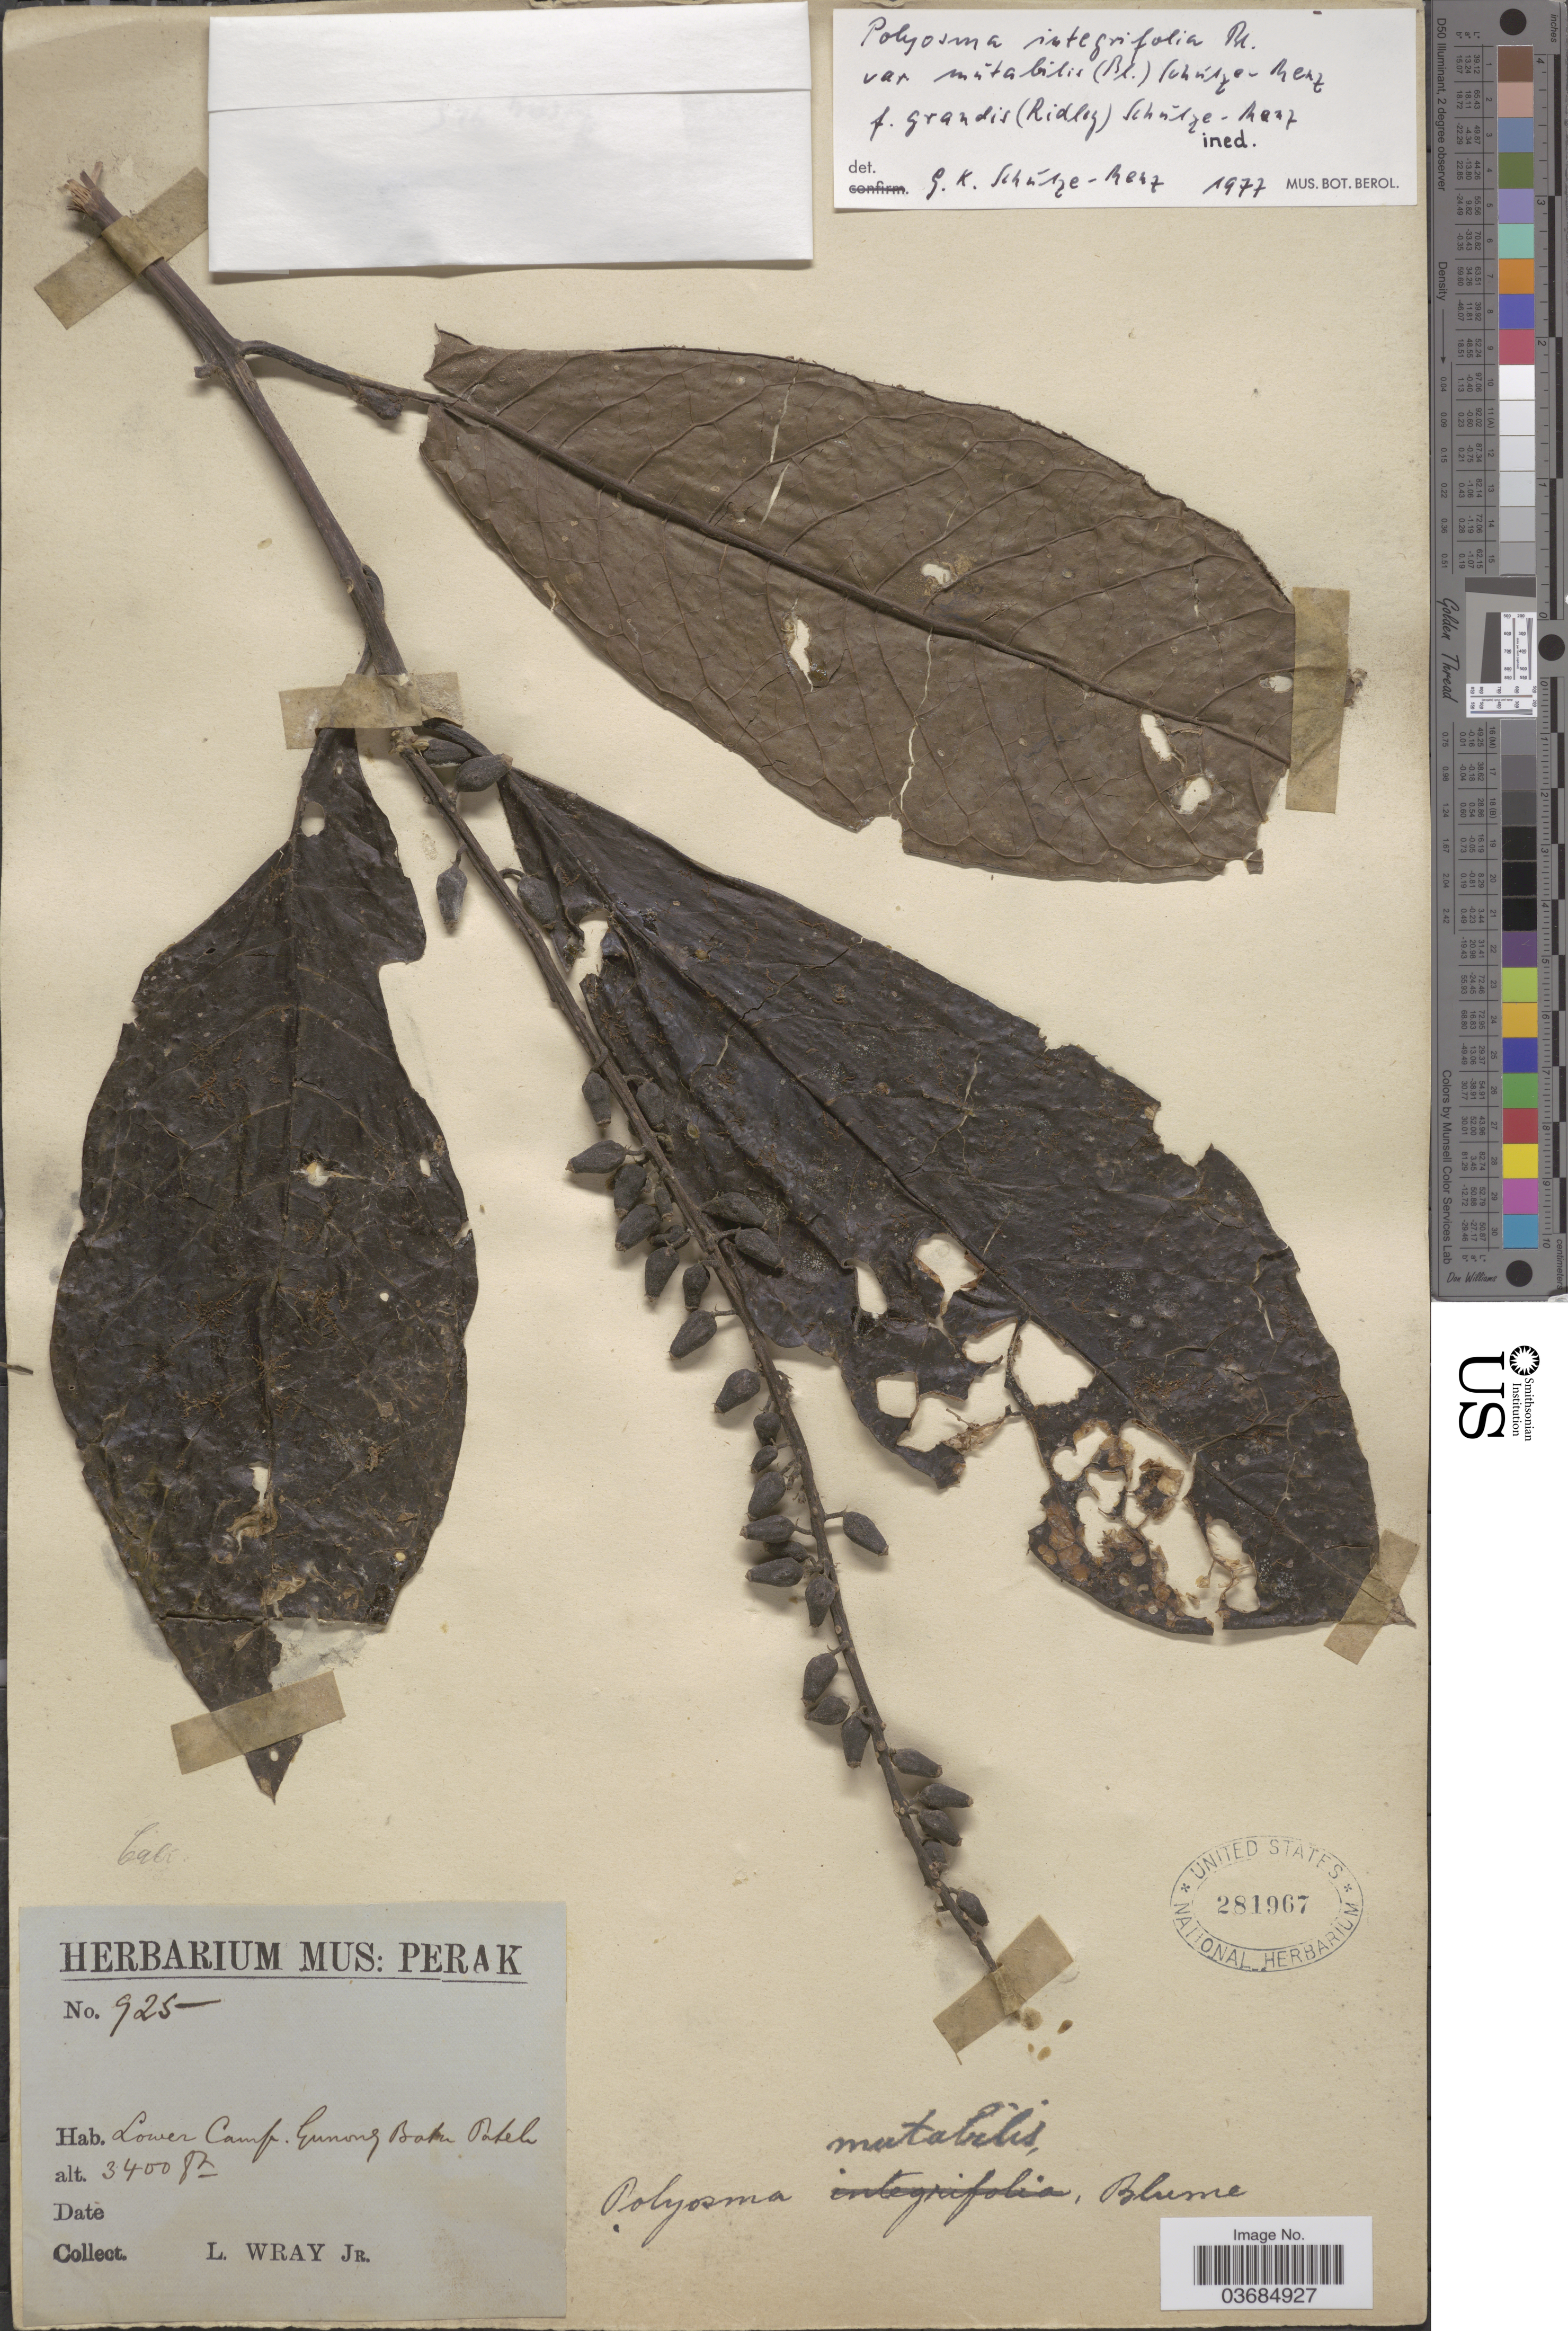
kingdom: Plantae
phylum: Tracheophyta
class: Magnoliopsida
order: Escalloniales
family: Escalloniaceae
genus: Polyosma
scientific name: Polyosma integrifolia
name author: Blume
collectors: L. Wray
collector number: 925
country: Malaysia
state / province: Perak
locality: Lower Camp. Gunong Batu Paleh.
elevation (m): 1036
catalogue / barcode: US 281967